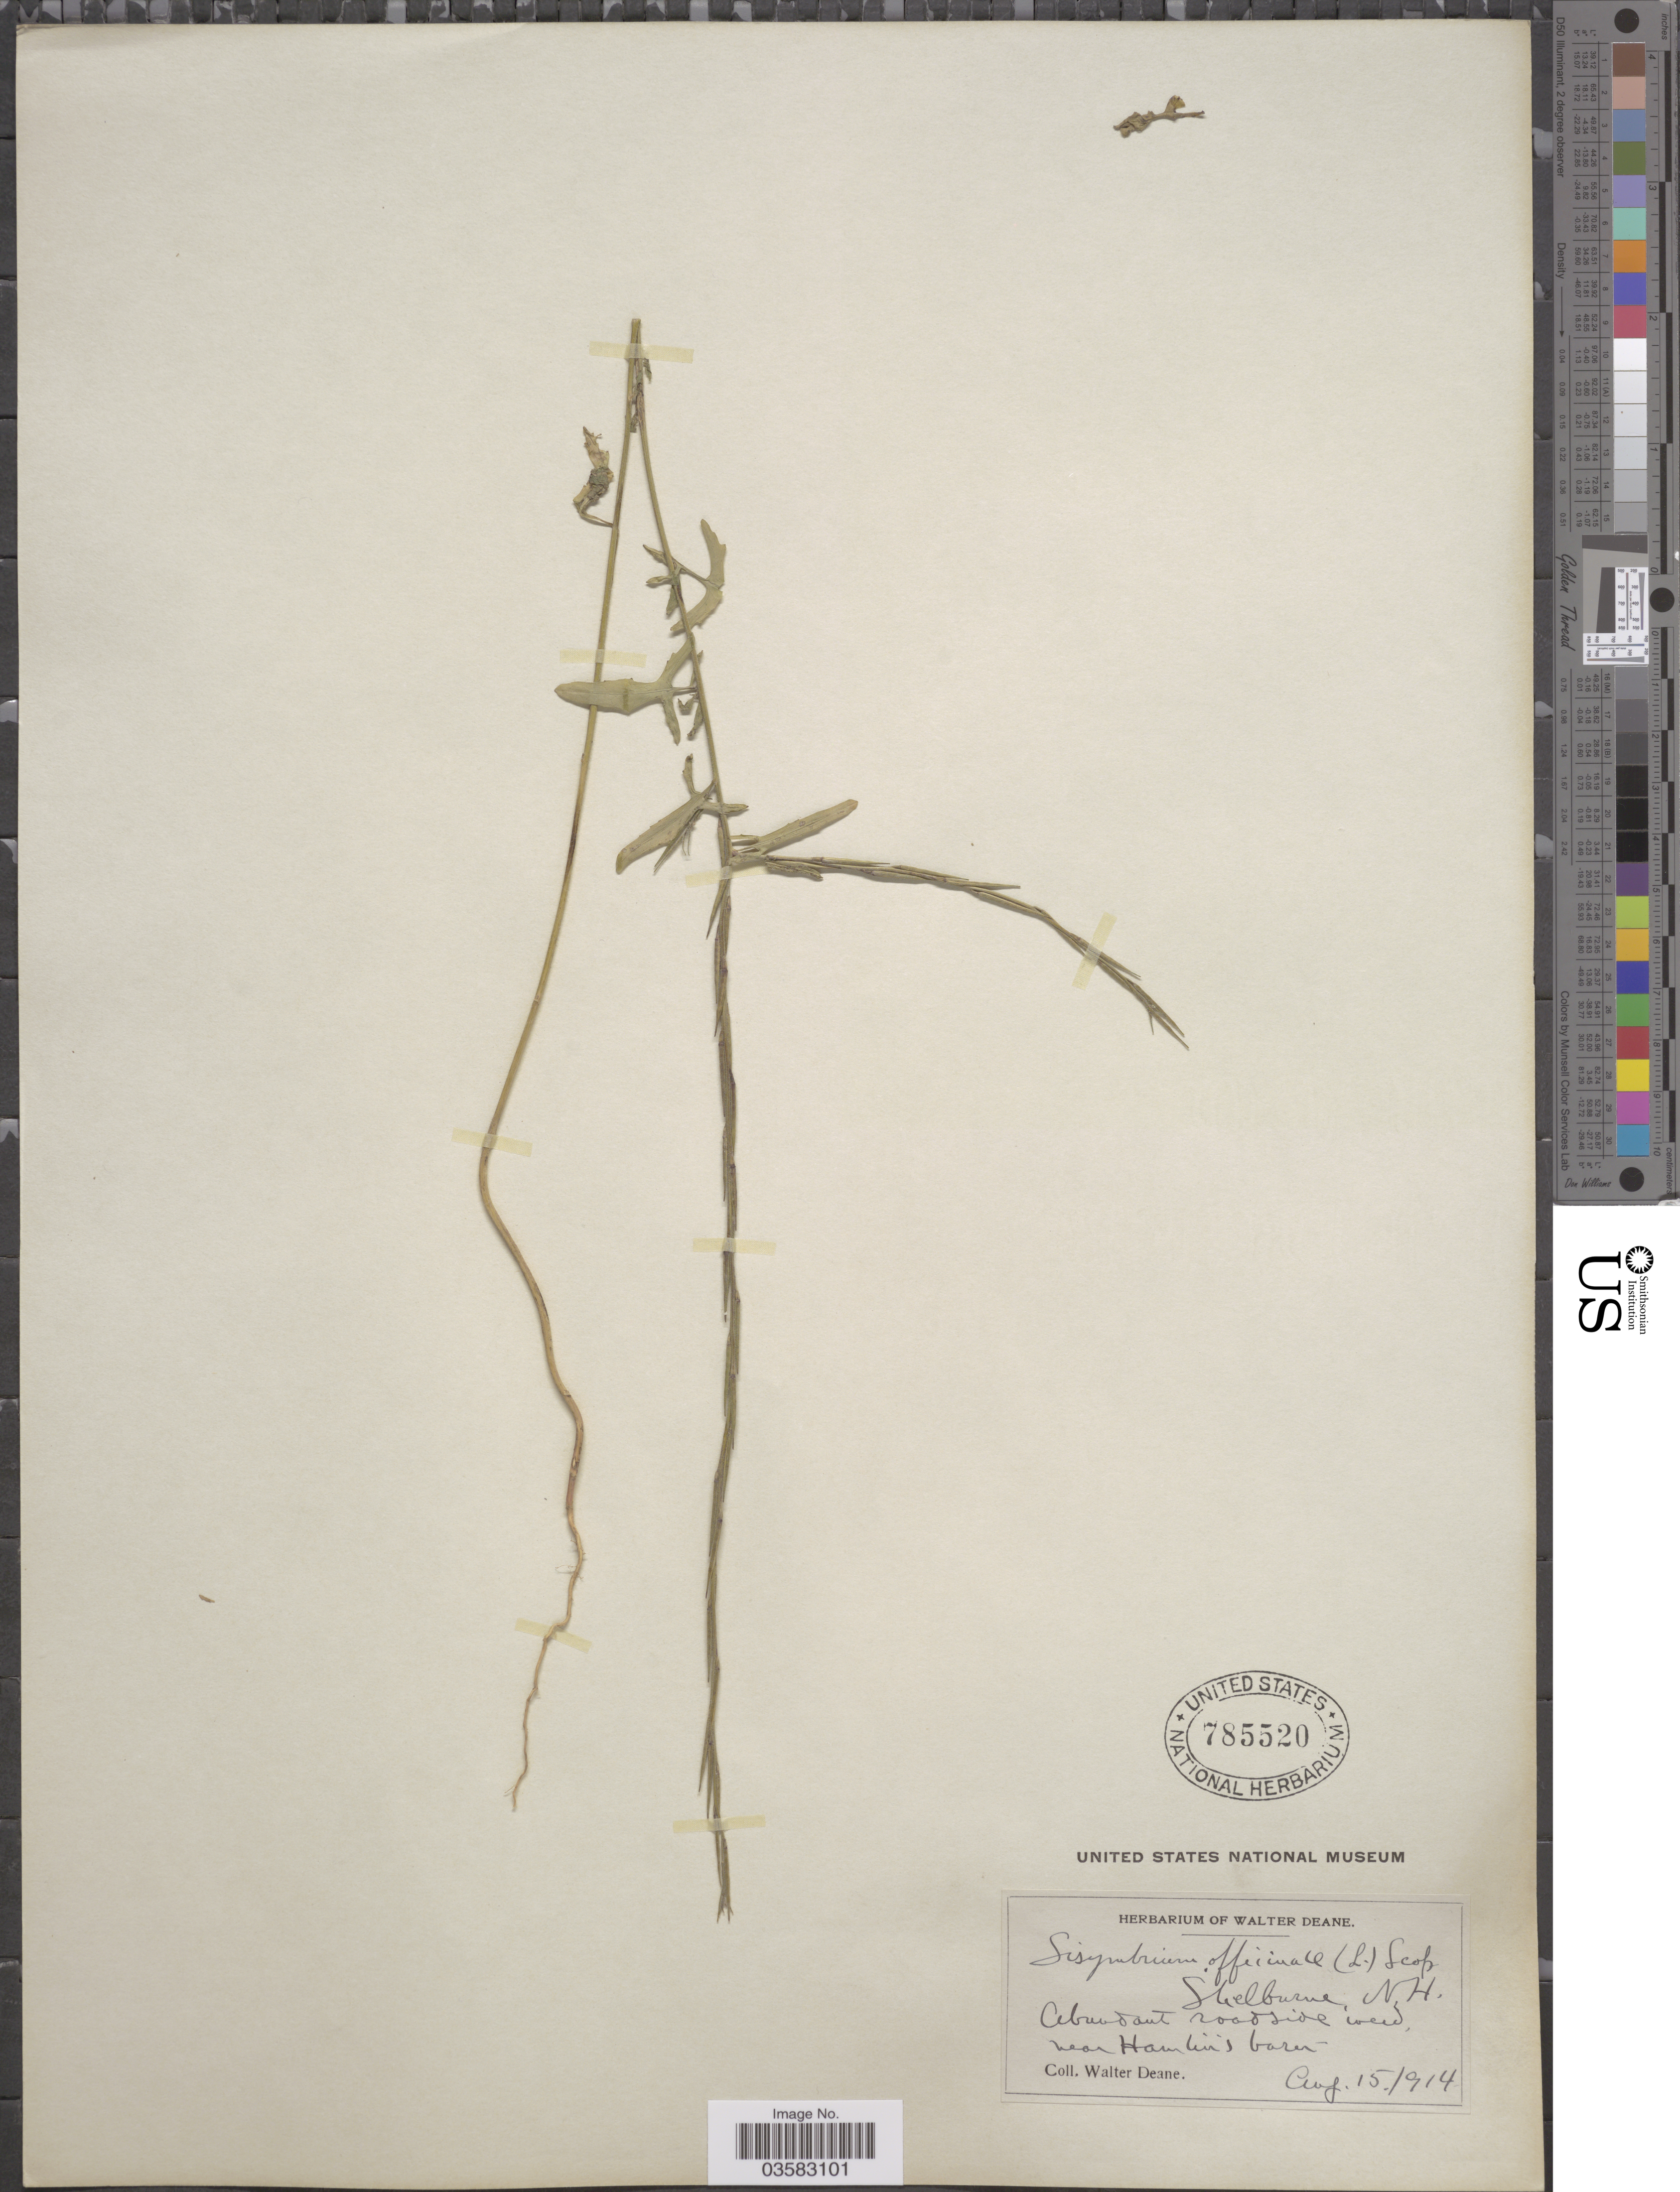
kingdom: Plantae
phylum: Tracheophyta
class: Magnoliopsida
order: Brassicales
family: Brassicaceae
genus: Sisymbrium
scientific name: Sisymbrium officinale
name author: (L.) Scop.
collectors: W. Deane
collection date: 1914-08-15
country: United States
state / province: New Hampshire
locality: Shelburne, N.H. Abundant roadside weed, near Hamlin's barn.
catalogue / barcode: US 785520